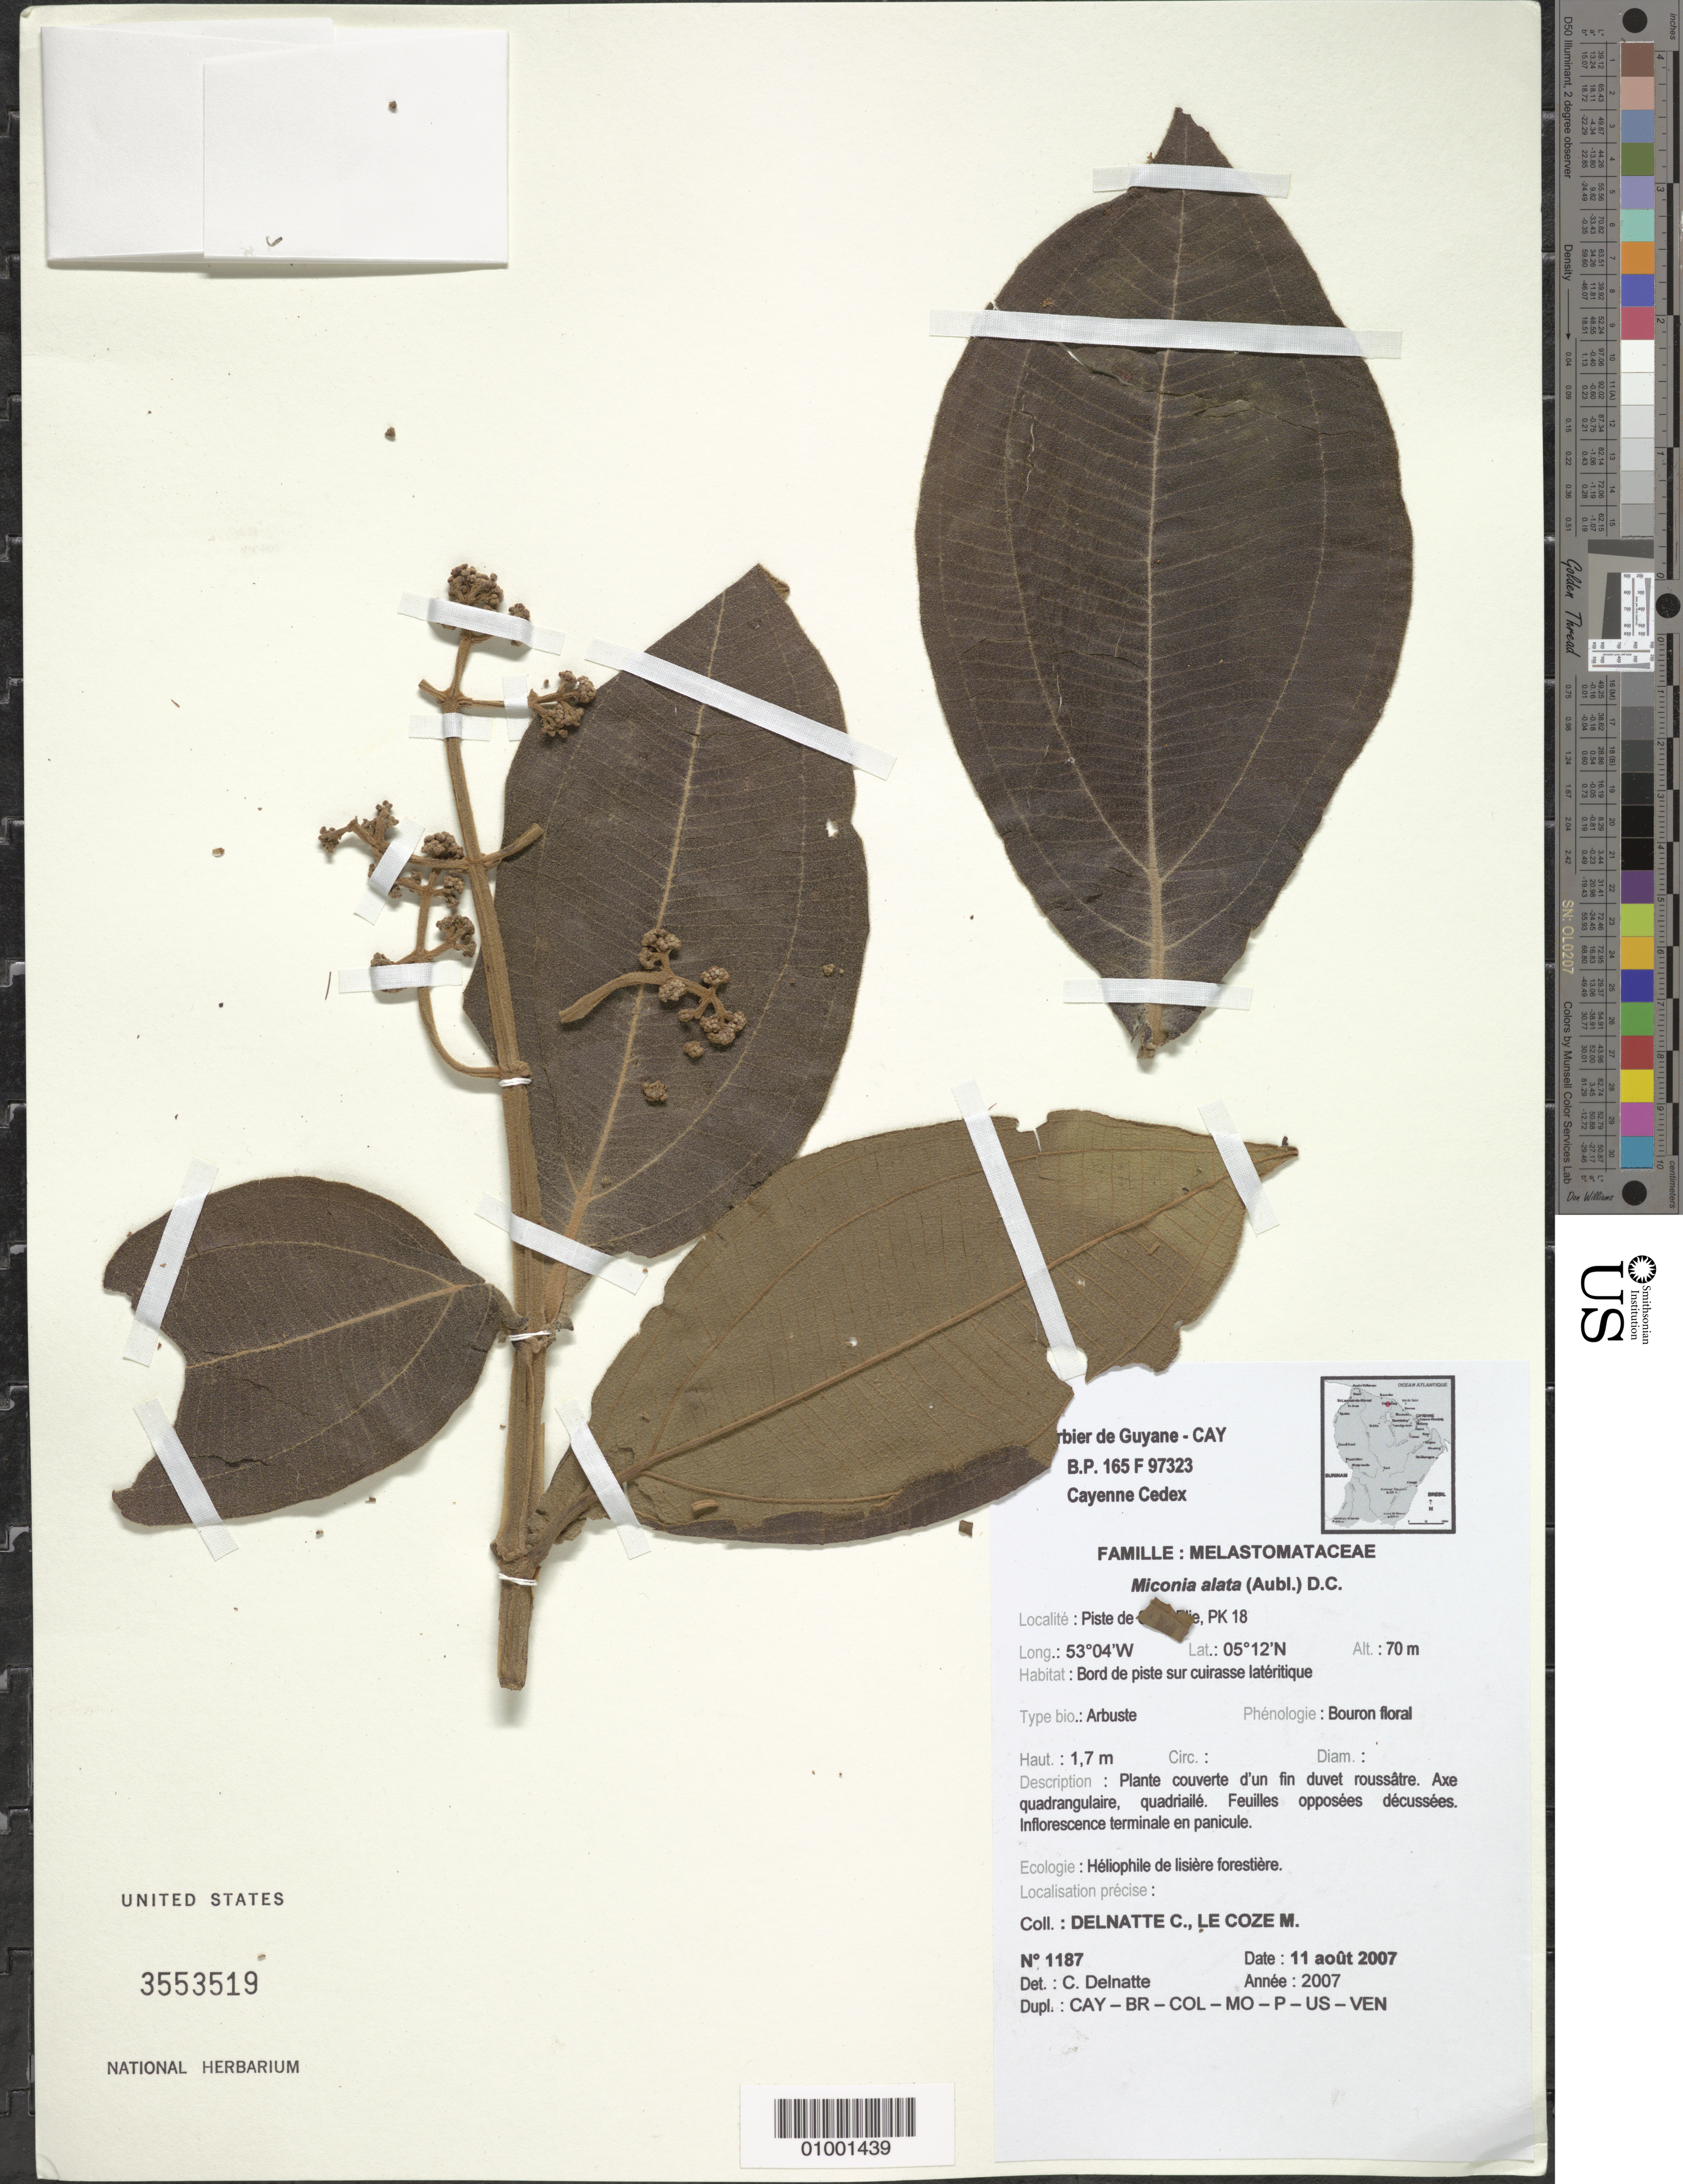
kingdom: Plantae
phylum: Tracheophyta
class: Magnoliopsida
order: Myrtales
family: Melastomataceae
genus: Miconia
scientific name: Miconia alata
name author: (Aubl.) DC.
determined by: Delnatte, C.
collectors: C. Delnatte & M. Le Coze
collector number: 1187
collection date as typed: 11-Aug-07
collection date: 2007-08-11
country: French Guiana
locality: Piste de Saint-Elie, PK 18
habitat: Bord de piste sur cuirasse lateritique. Heliophile de lisiere forestiere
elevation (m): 70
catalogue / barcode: US 3553519